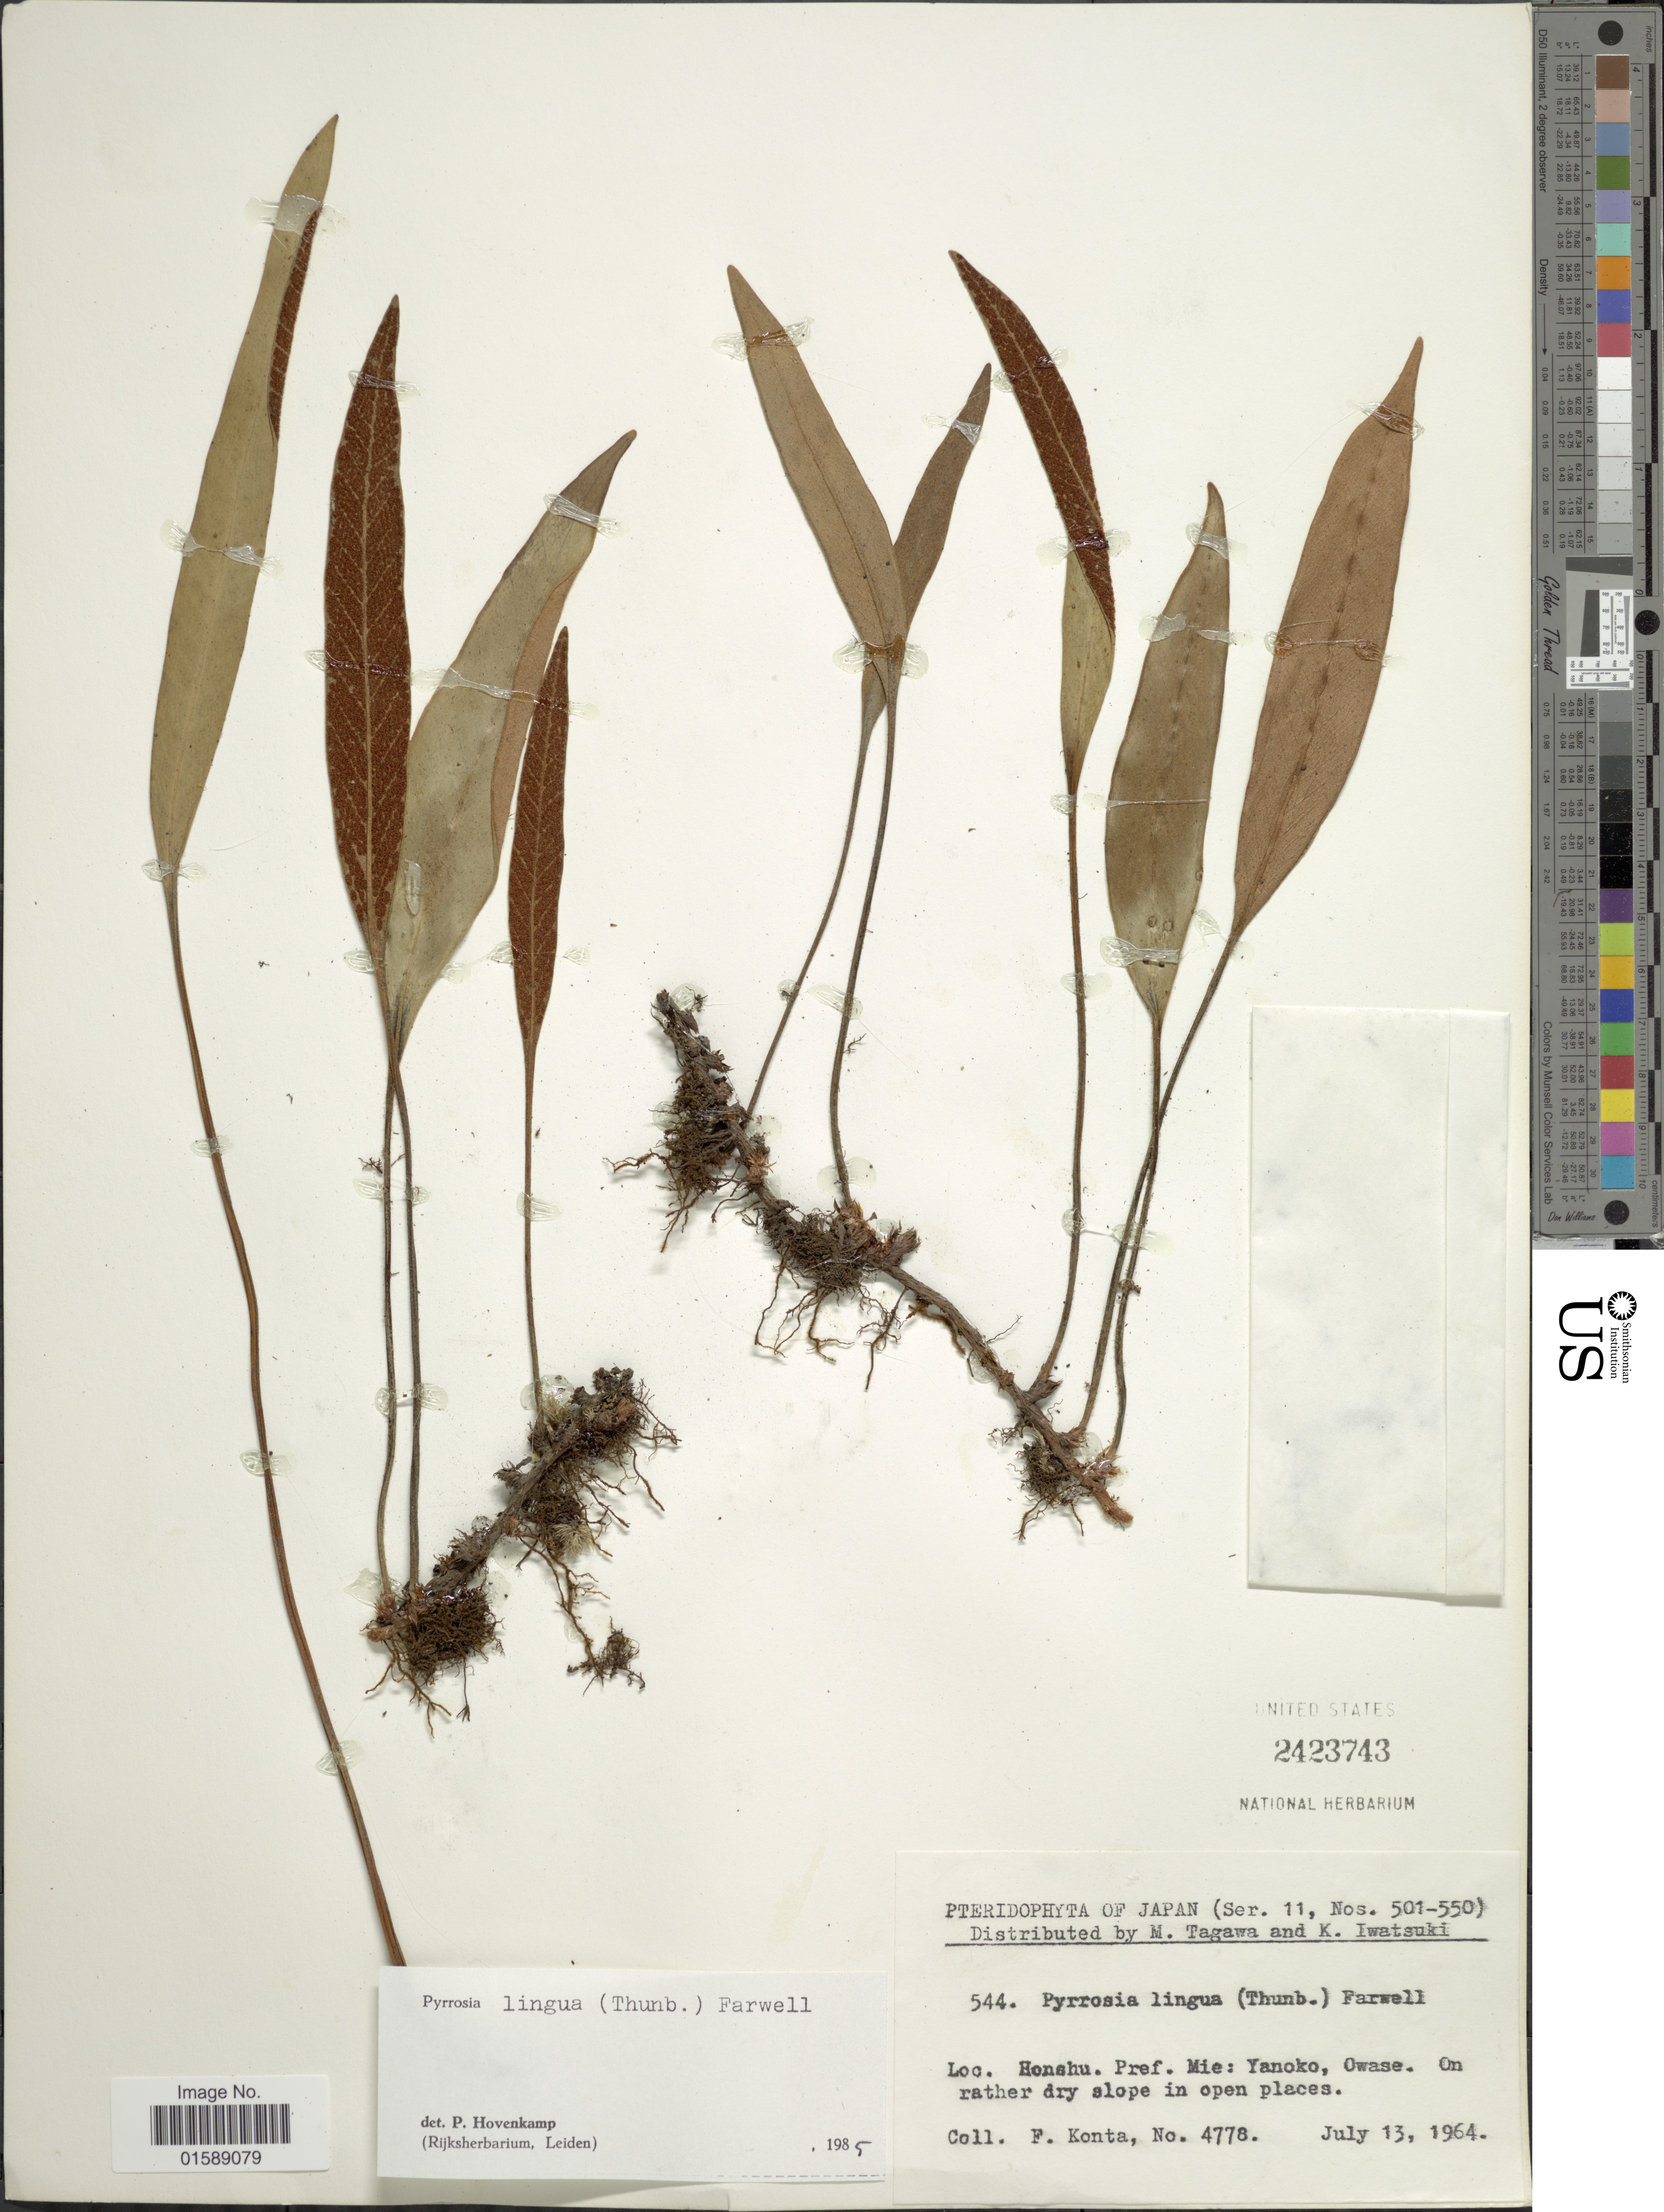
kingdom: Plantae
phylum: Tracheophyta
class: Polypodiopsida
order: Polypodiales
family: Polypodiaceae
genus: Pyrrosia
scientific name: Pyrrosia lingua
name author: (Thurb.) Farw.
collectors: F. Konta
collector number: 4778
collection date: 1964-07-13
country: Japan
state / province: Mie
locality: Honshu: Yanoko, Owase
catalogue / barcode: US 2423743